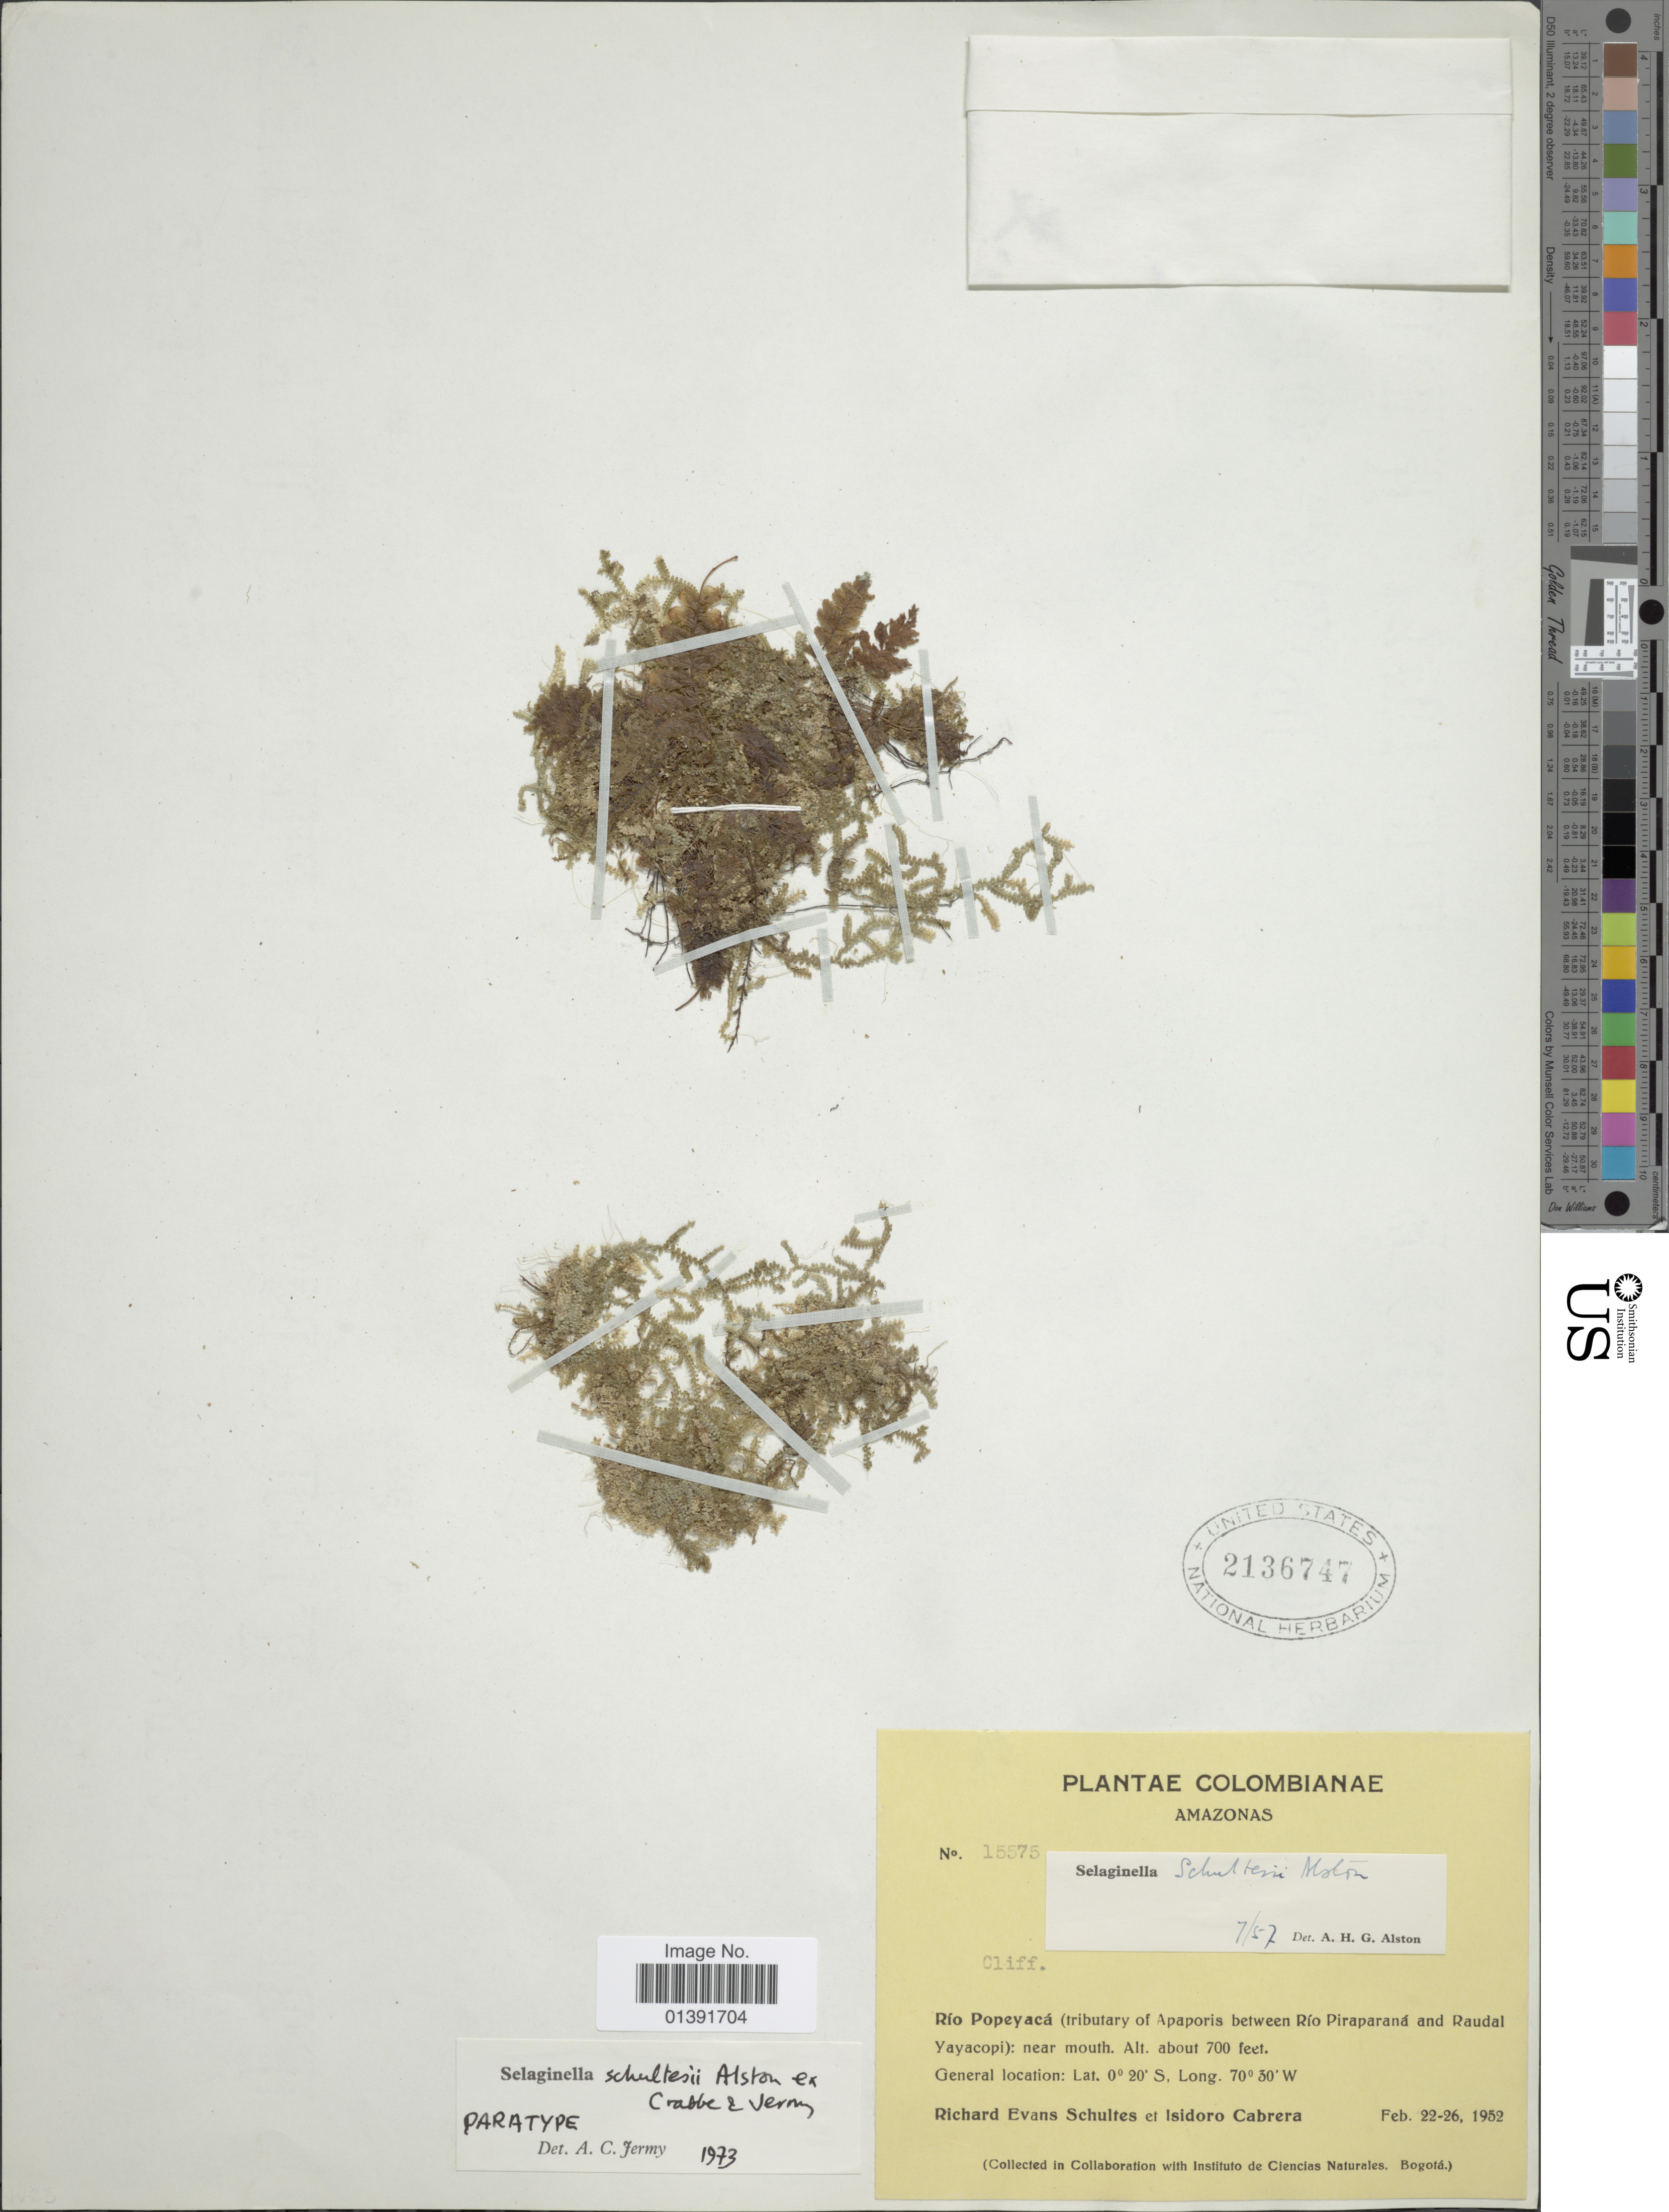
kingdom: Plantae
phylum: Tracheophyta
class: Lycopodiopsida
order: Selaginellales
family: Selaginellaceae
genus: Selaginella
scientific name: Selaginella schultesii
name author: Alston ex Crabbe & Jermy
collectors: R. E. Schultes & I. Cabrera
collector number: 15575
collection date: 1952-02-22/1952-02-26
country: Colombia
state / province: Amazonas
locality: Rio Popeyacá (tributary of Apaporis between Rio Piraparana and Raudal Yayacopi): near mouth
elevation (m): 213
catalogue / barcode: US 2136747